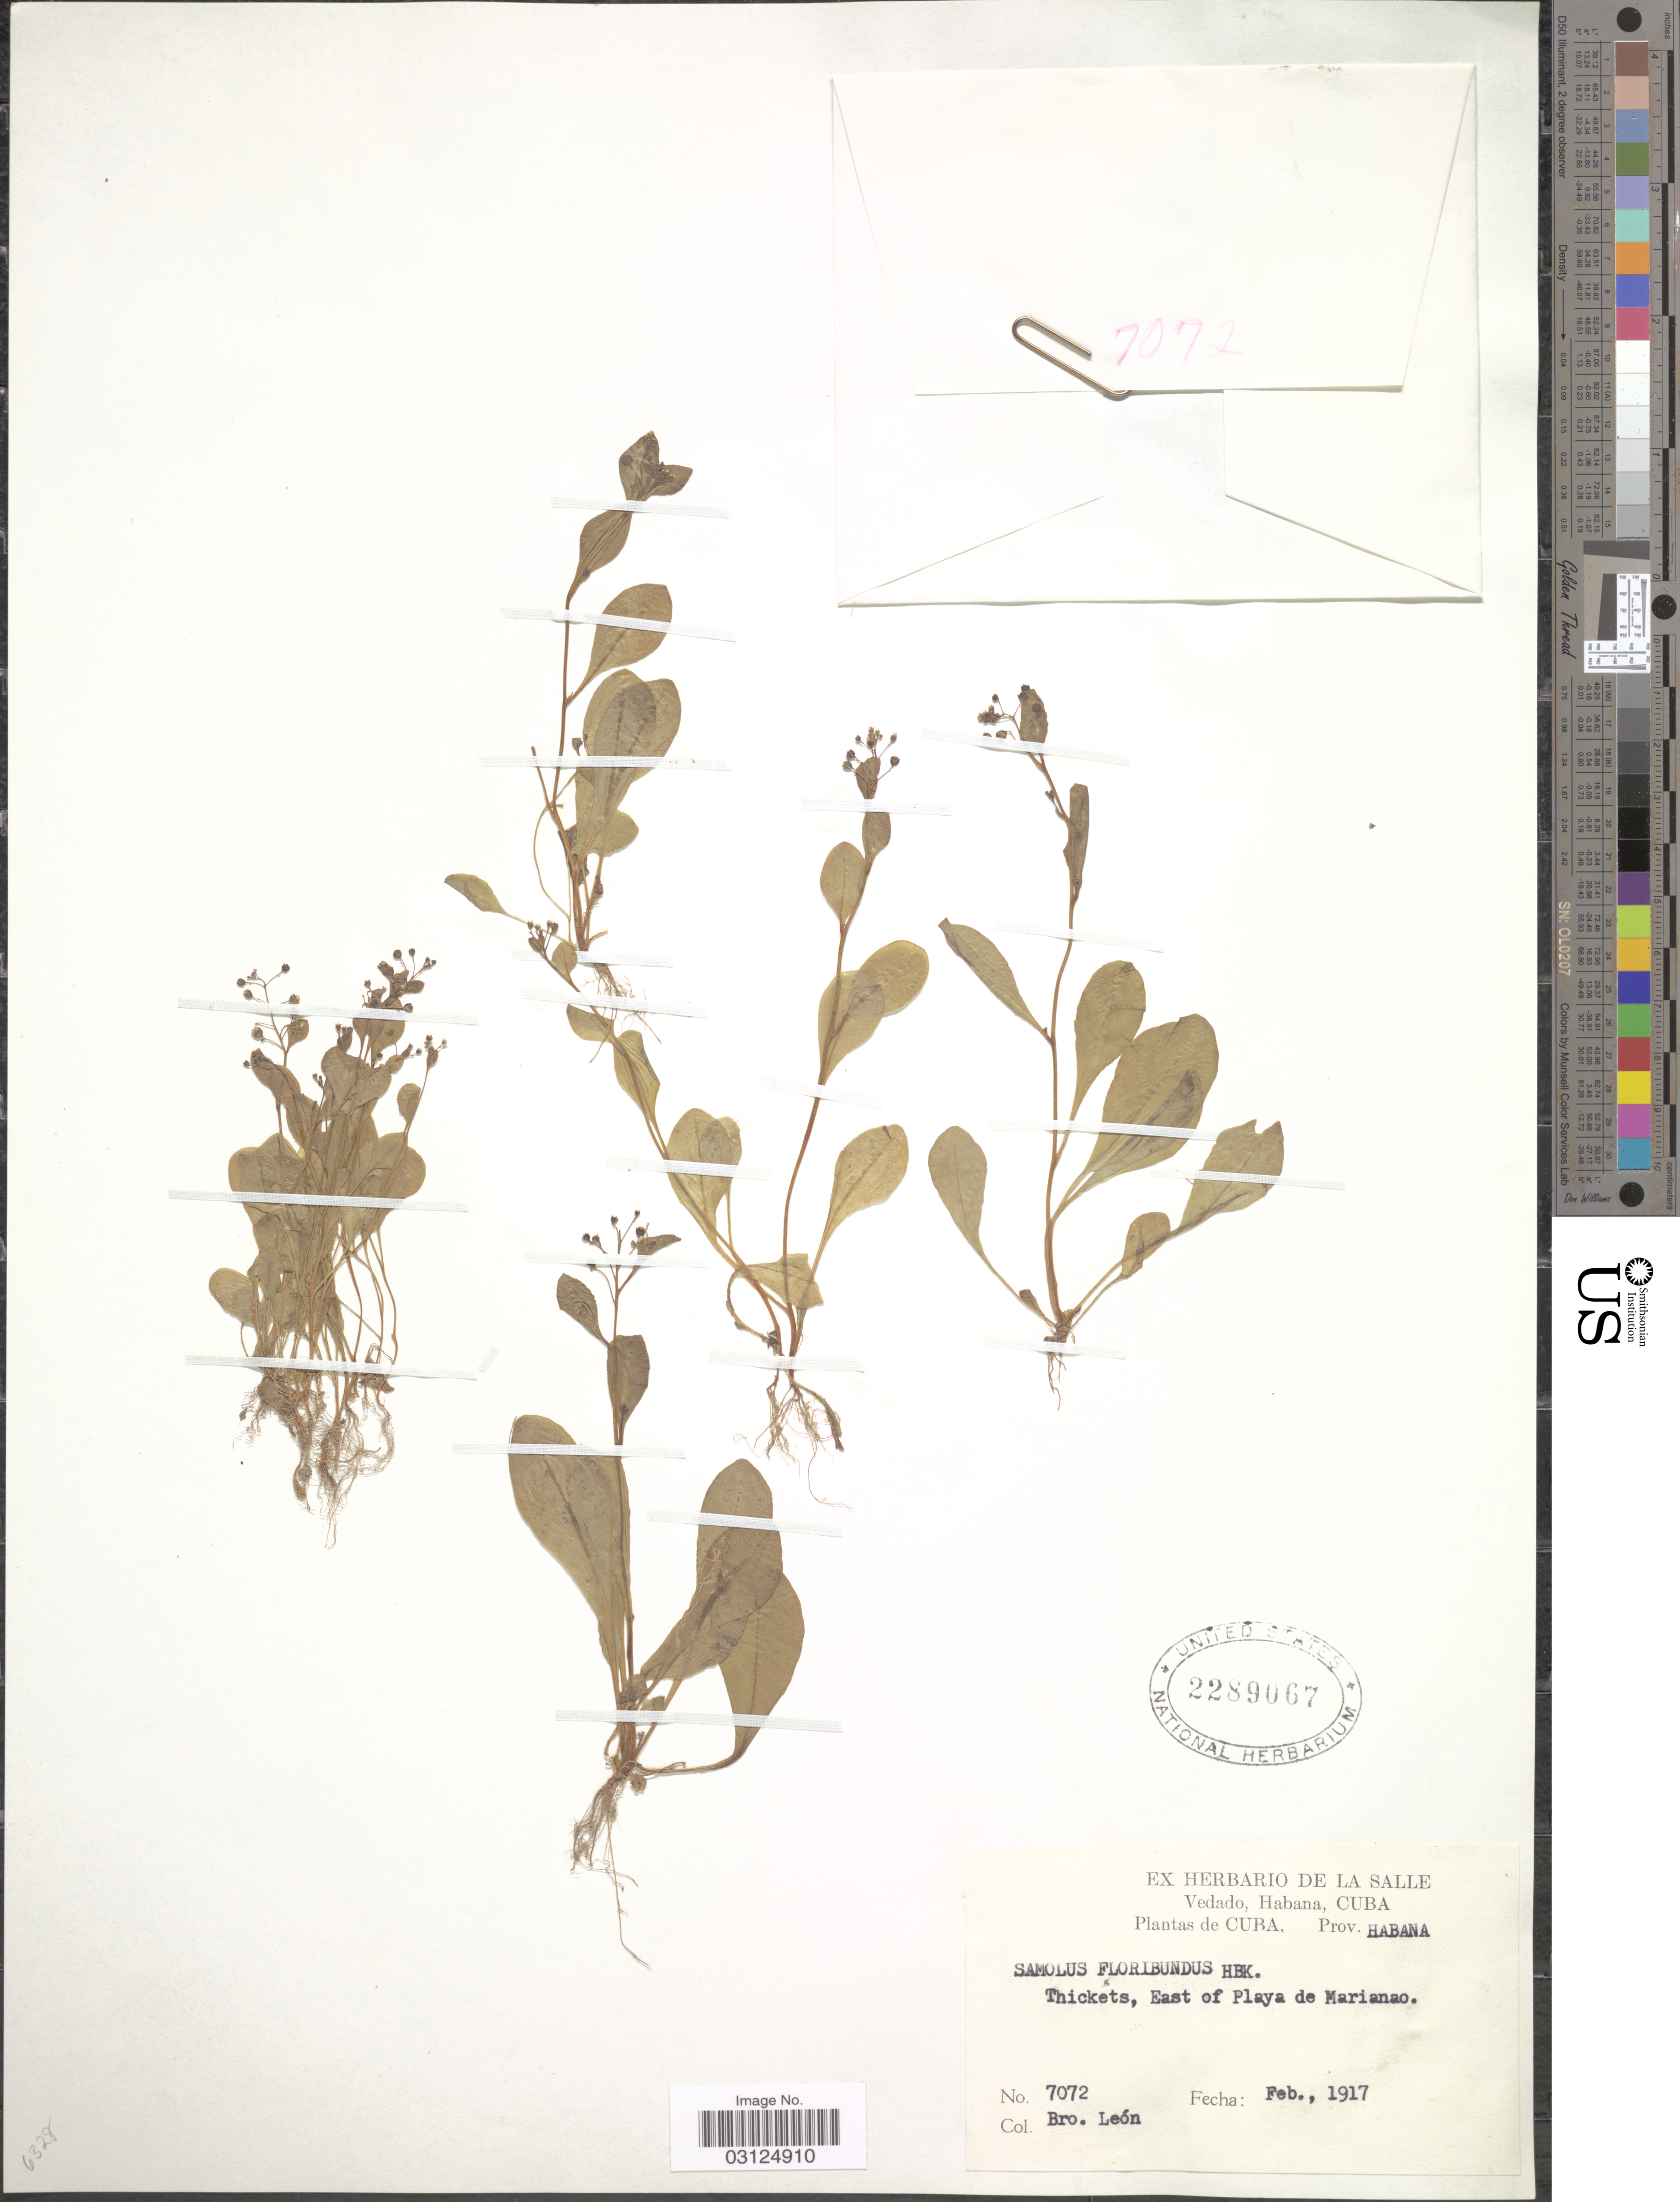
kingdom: Plantae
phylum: Tracheophyta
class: Magnoliopsida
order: Ericales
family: Primulaceae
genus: Samolus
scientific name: Samolus parviflorus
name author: Raf.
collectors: Bro. León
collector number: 7072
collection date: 1917-02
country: Cuba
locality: Prov. Habana. East of Playa de Marianao.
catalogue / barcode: US 2289067